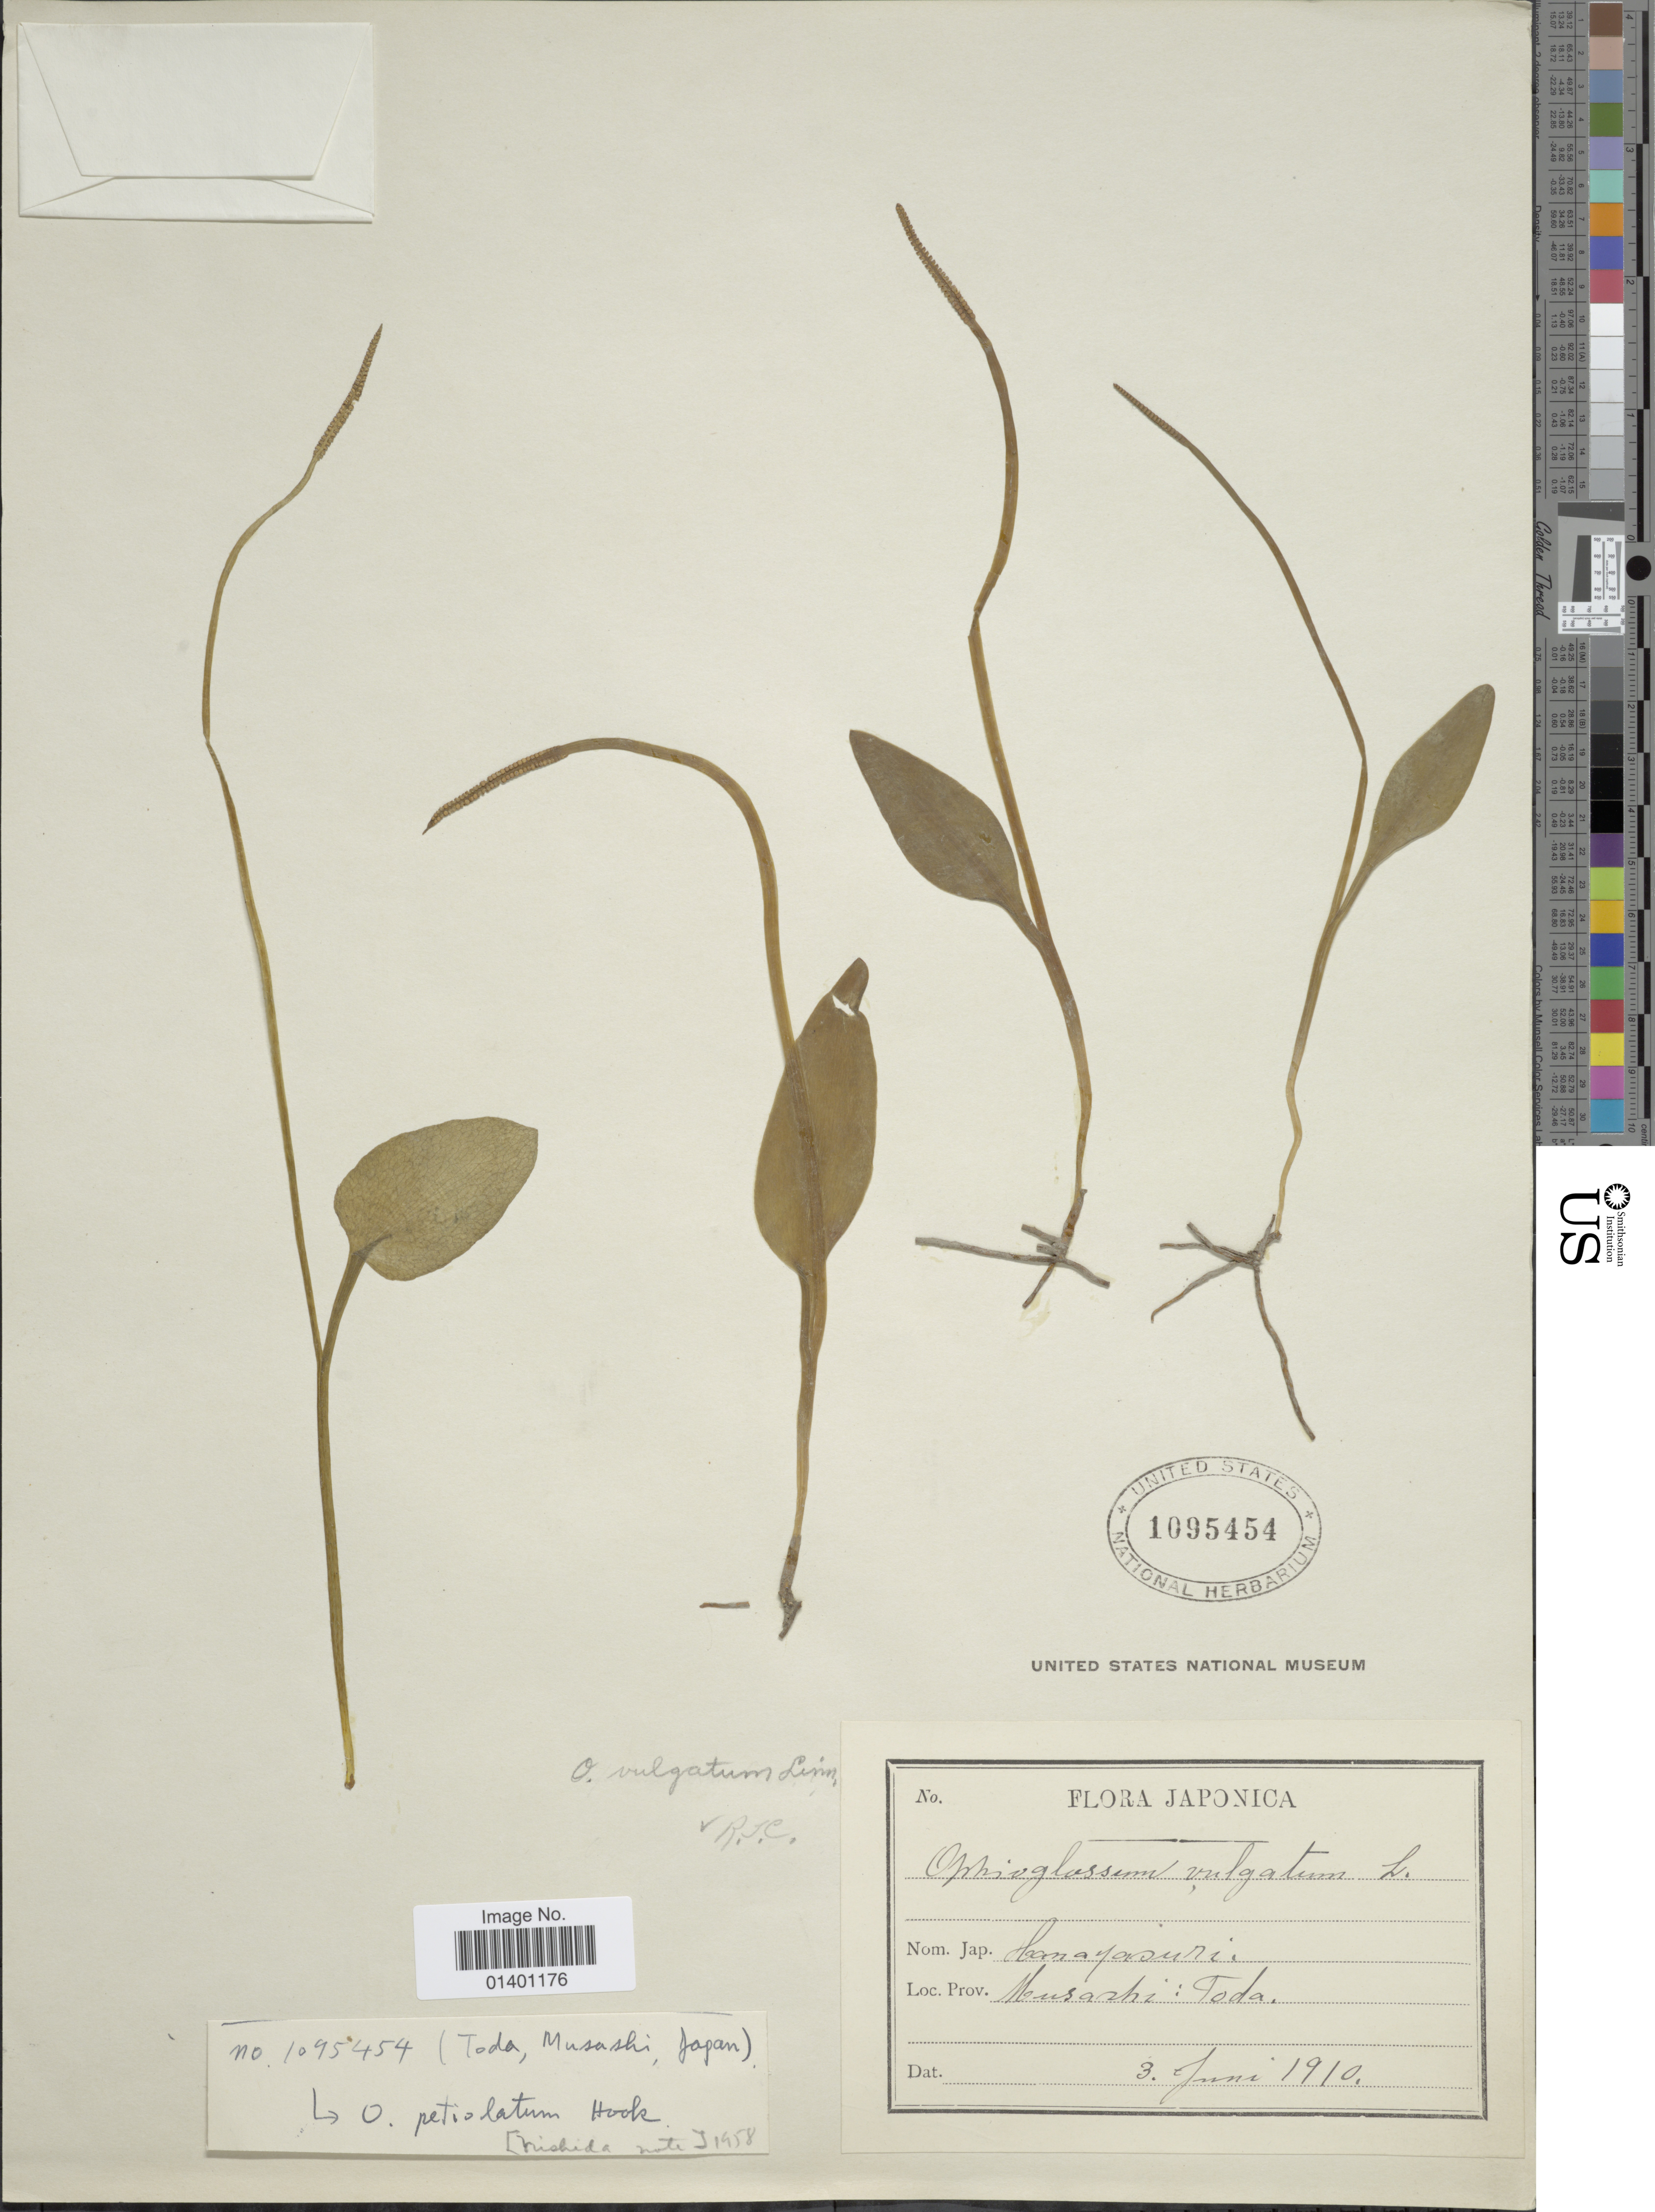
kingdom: Plantae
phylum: Tracheophyta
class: Polypodiopsida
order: Ophioglossales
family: Ophioglossaceae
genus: Ophioglossum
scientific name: Ophioglossum petiolatum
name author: Hook.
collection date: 1910-06-03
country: Japan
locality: Musashi: Toda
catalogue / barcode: US 1095454